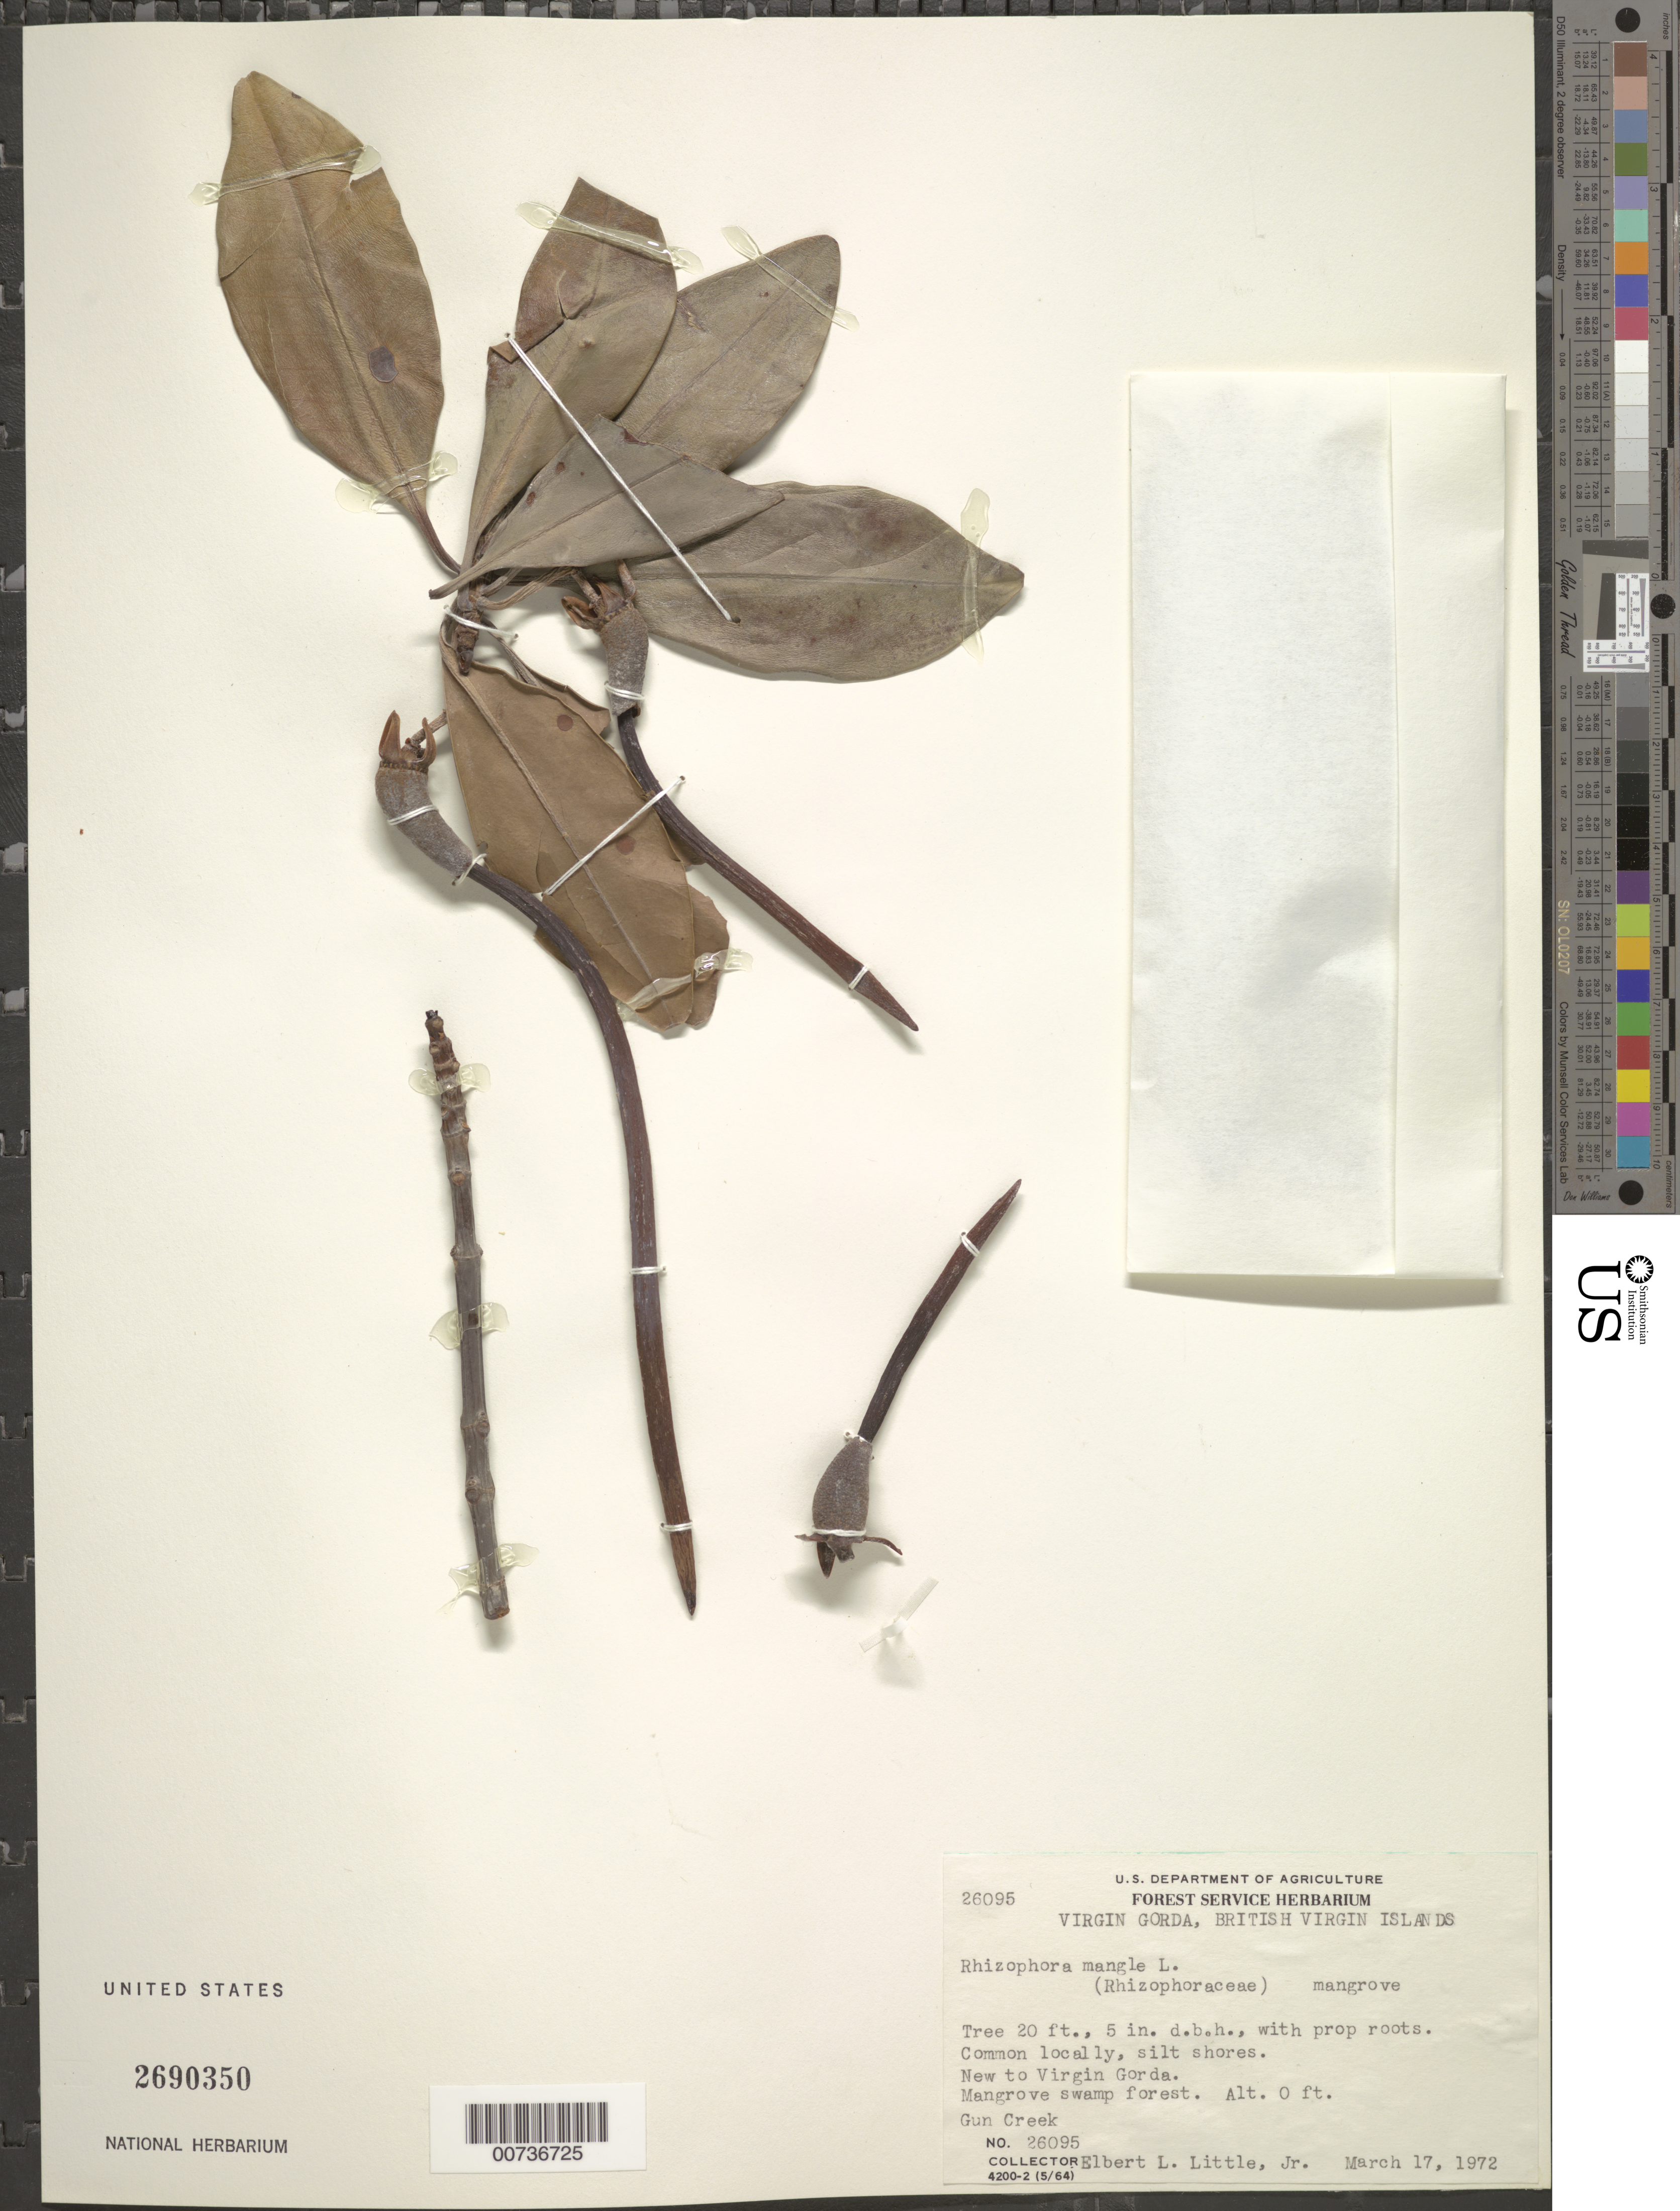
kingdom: Plantae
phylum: Tracheophyta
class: Magnoliopsida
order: Malpighiales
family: Rhizophoraceae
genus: Rhizophora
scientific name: Rhizophora mangle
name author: L.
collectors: E. L. Little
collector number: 26095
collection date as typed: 17 Mar 1972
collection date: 1972-03-17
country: British Virgin Islands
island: Virgin Gorda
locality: Gun Creek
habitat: Mangrove swamp forest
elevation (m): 0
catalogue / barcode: US 2690350